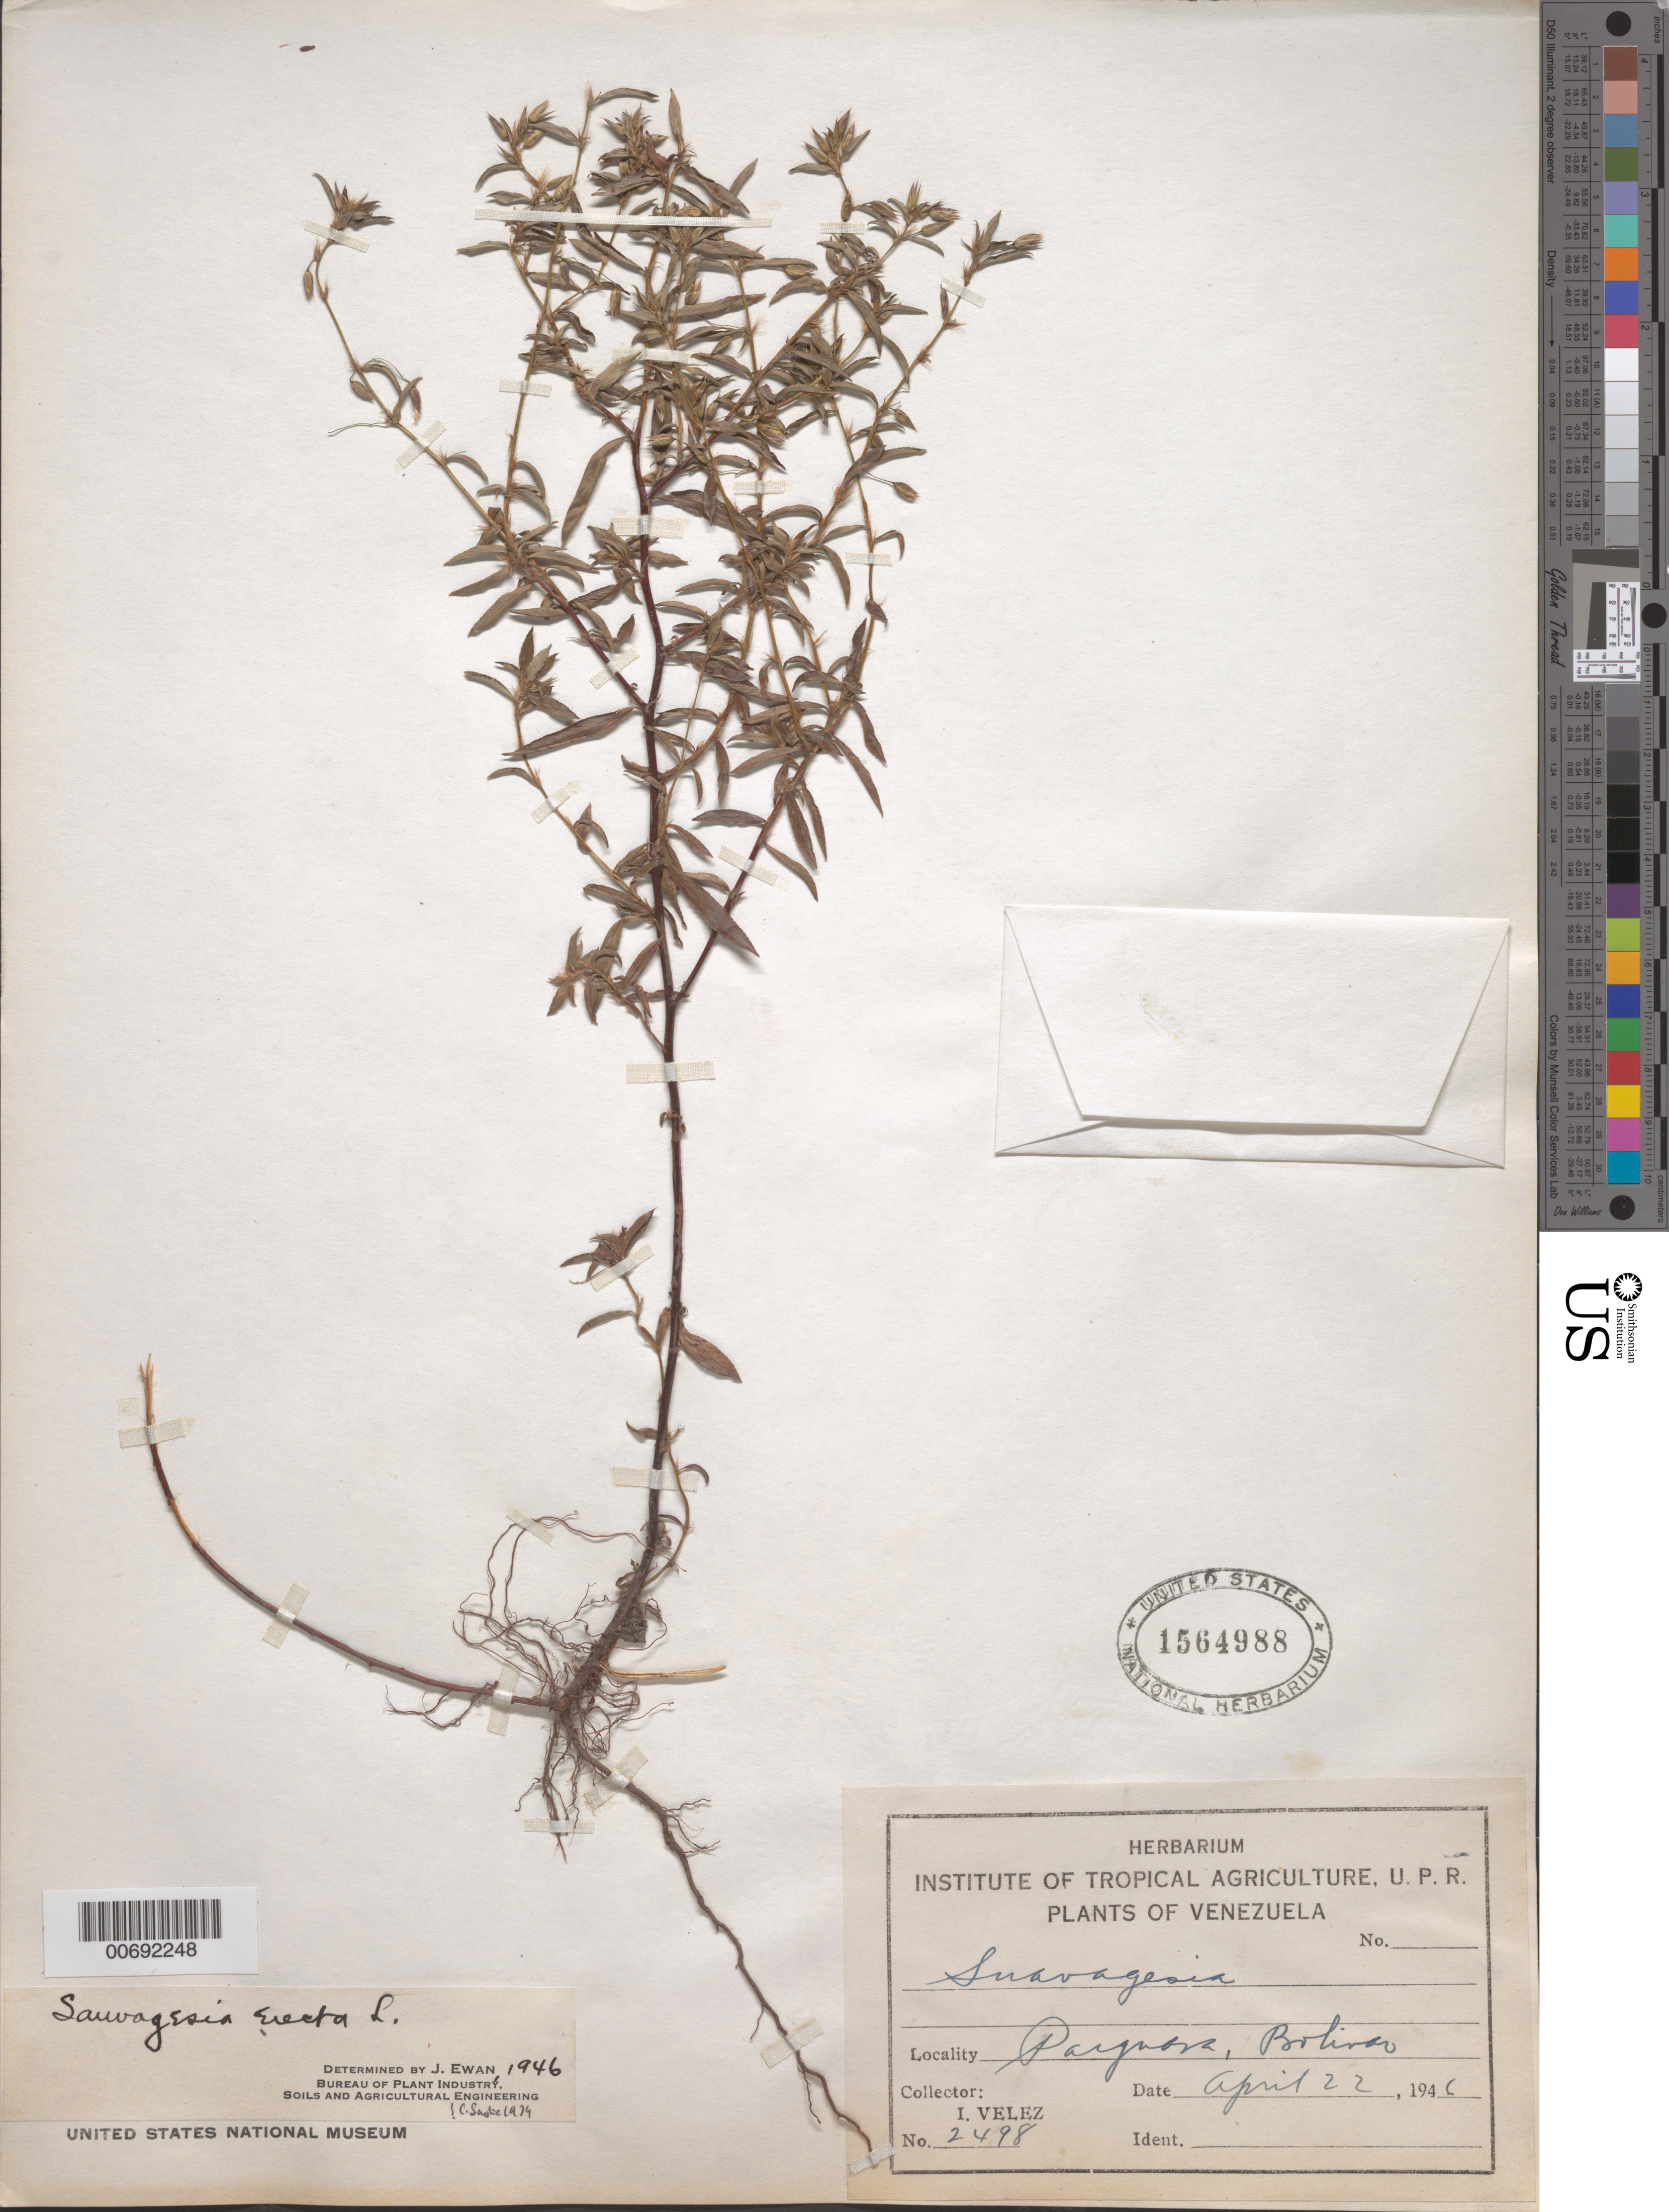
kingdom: Plantae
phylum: Tracheophyta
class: Magnoliopsida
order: Malpighiales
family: Ochnaceae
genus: Sauvagesia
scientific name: Sauvagesia erecta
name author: L.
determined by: Sastre, C. H. L.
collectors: I. Velez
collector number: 2498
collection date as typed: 22-Apr-46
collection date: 1946-04-22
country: Venezuela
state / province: Bolívar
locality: Parguasa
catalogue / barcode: US 1564988